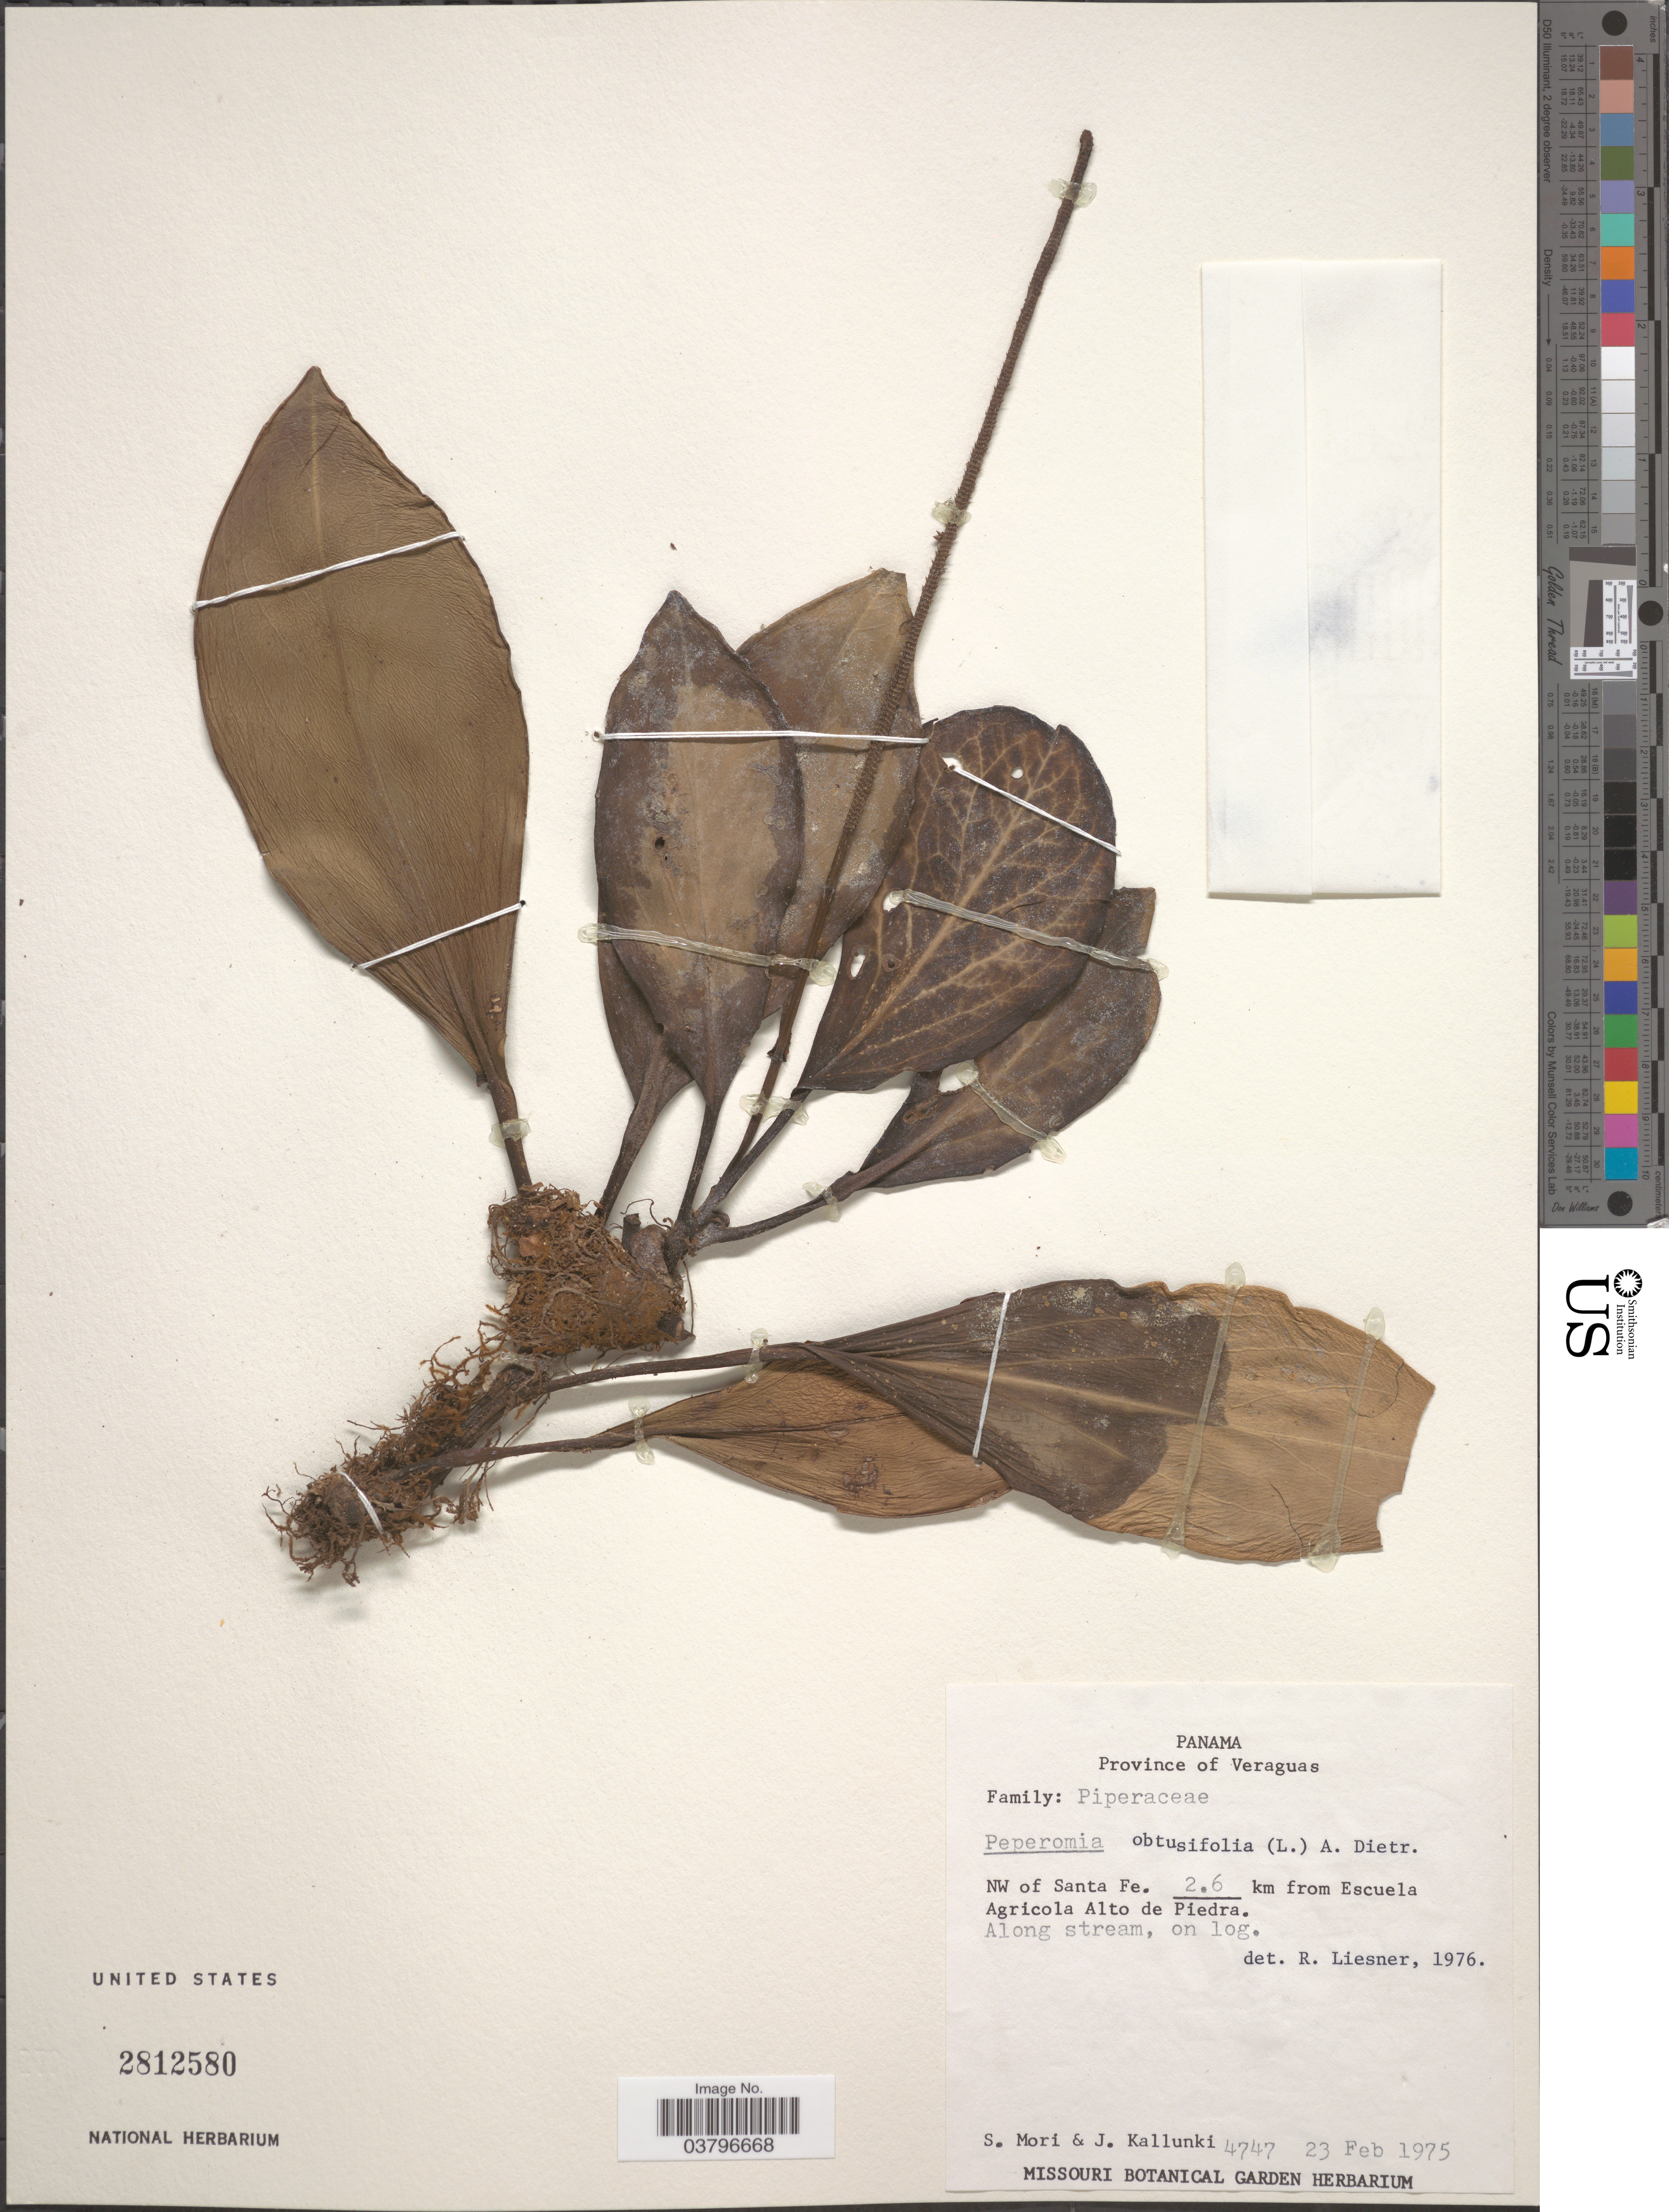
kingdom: Plantae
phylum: Tracheophyta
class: Magnoliopsida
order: Piperales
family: Piperaceae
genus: Peperomia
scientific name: Peperomia obtusifolia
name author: (L.) A. Dietr.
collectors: S. Mori & J. Kallunki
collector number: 4747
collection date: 1975-02-23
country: Panama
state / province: Veraguas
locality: NW of Santa Fe. 2.6 km from Escuela Agricola Alto de Piedra. Along stream, on log.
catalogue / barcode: US 2812580